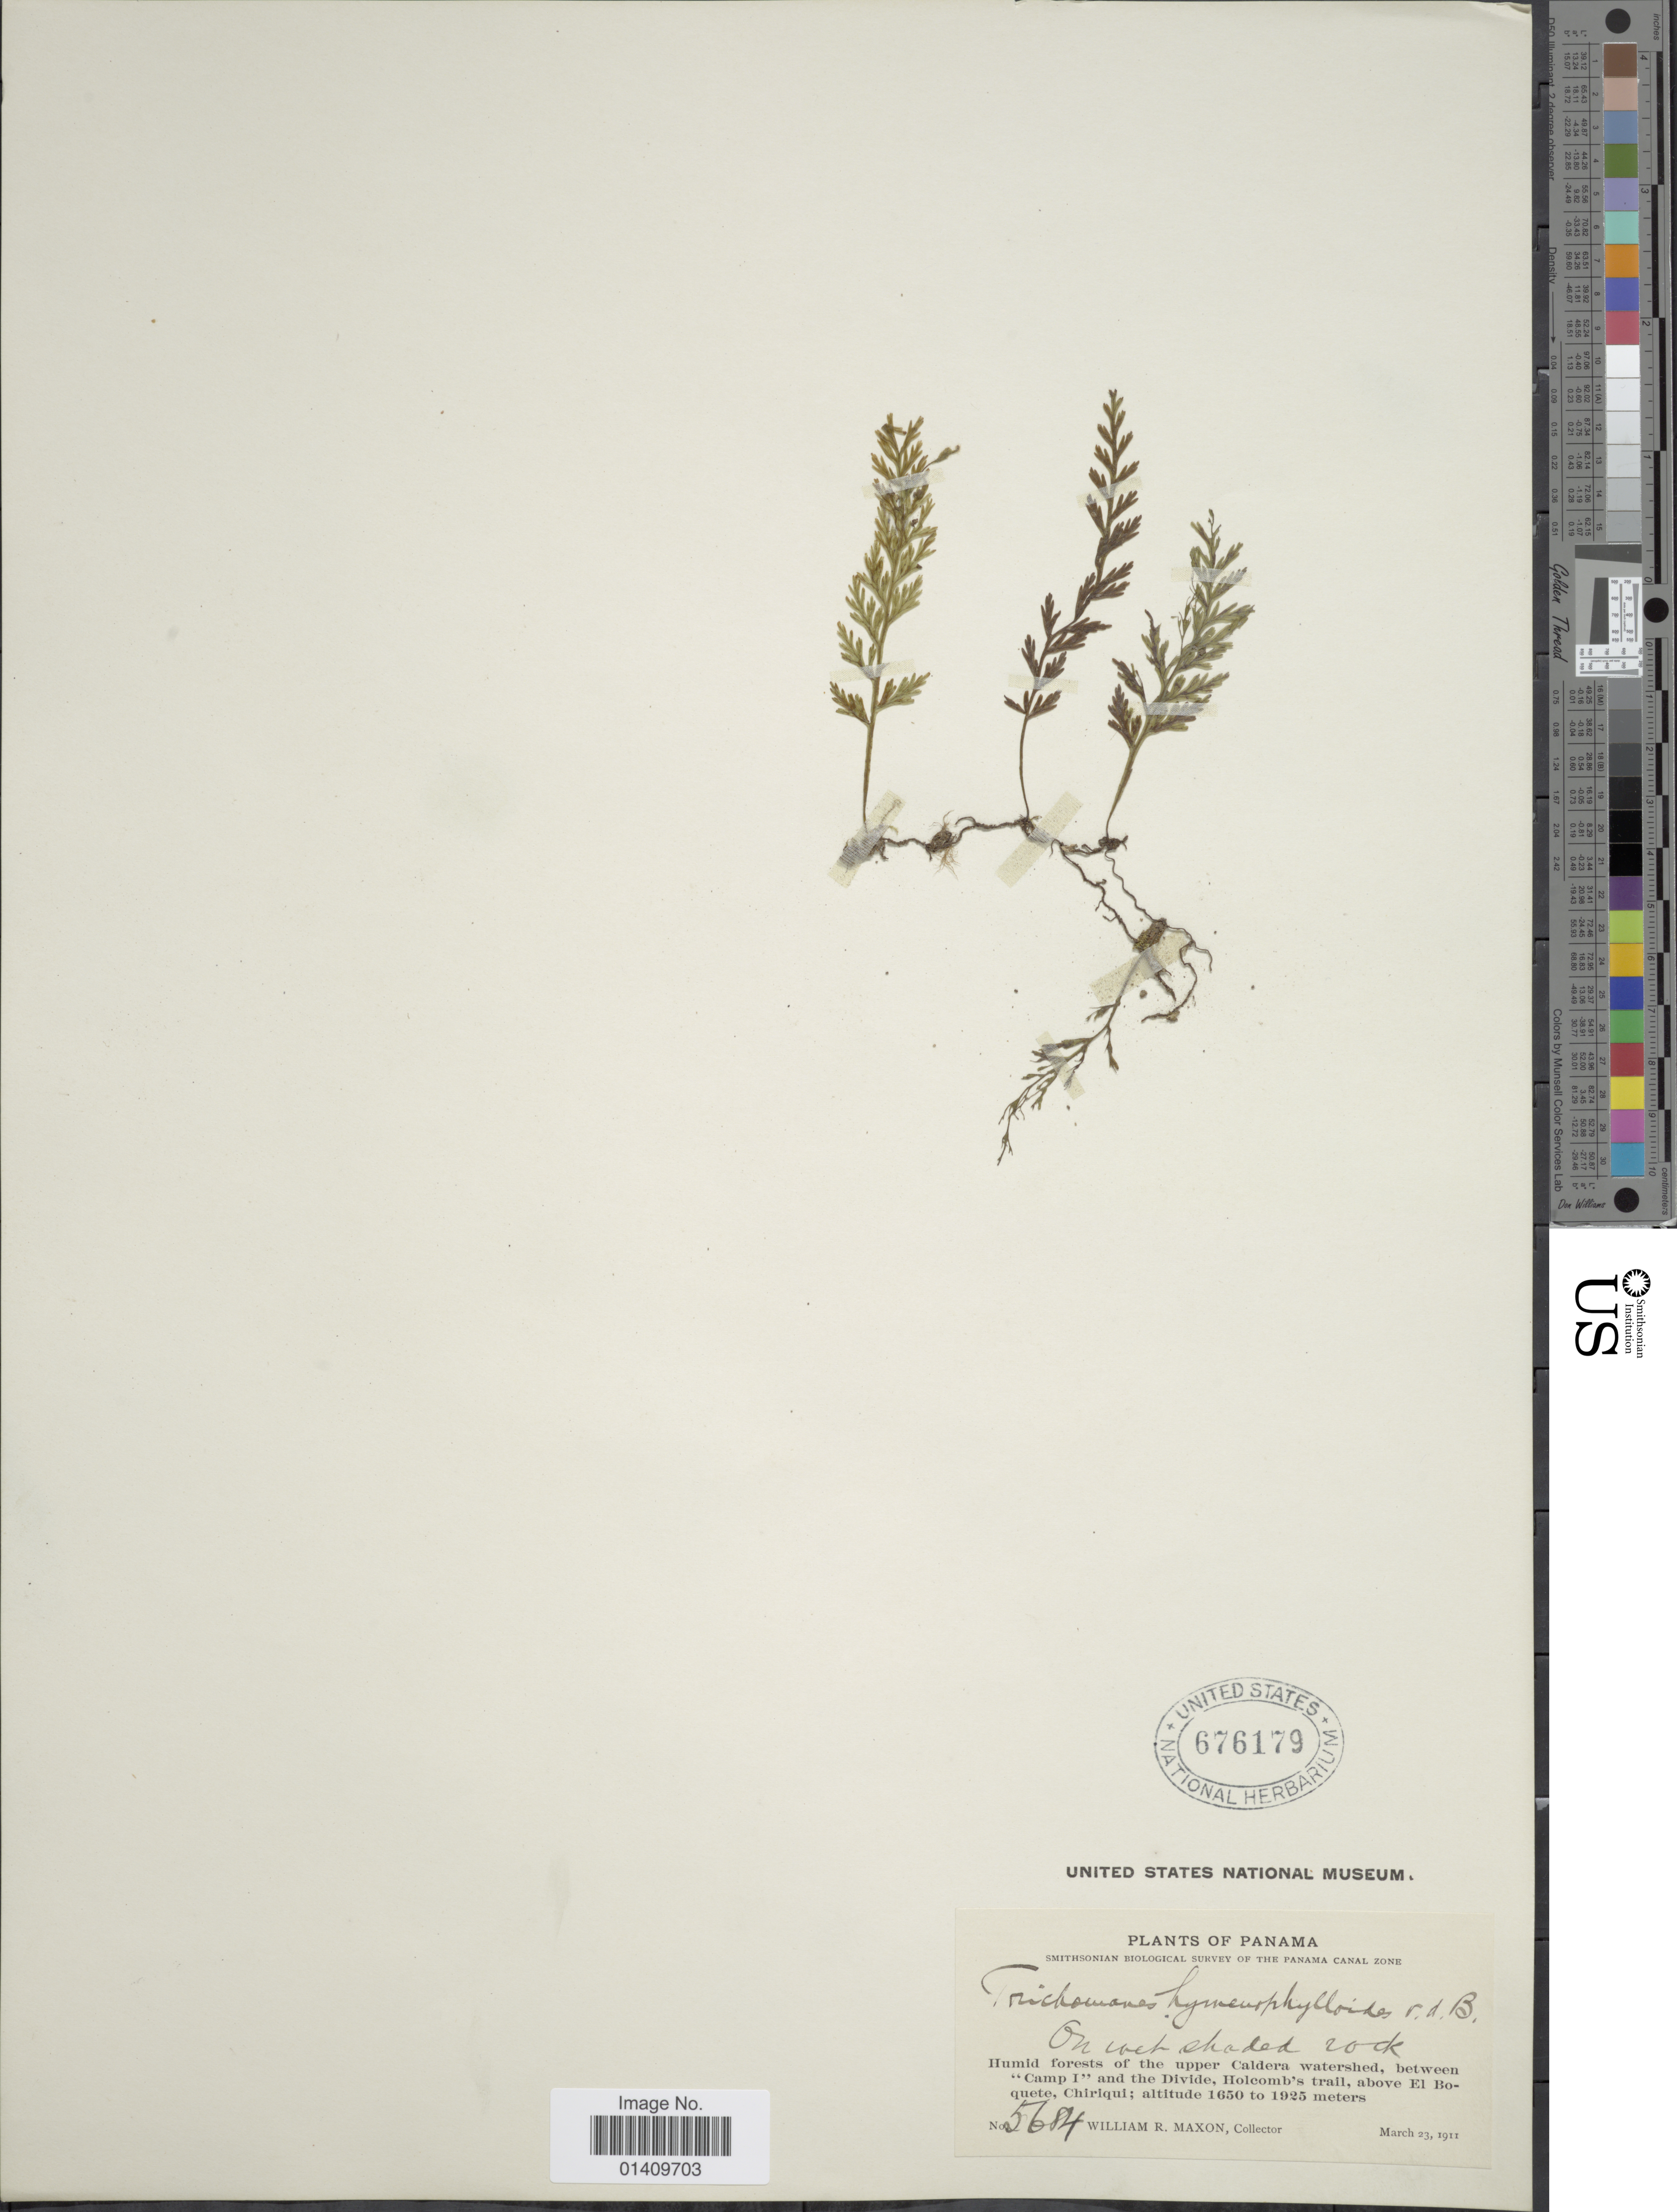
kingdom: Plantae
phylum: Tracheophyta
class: Polypodiopsida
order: Hymenophyllales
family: Hymenophyllaceae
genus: Polyphlebium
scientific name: Polyphlebium diaphanum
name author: (Kunth) Ebihara & Dubuisson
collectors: W. R. Maxon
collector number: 5684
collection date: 1911-03-23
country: Panama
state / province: Chiriqui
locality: Humid forest of the upper Caldera watershed between Camp1, and the Divide Holcomb's trail above El Boquete Chiriqui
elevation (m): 1650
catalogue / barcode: US 676179